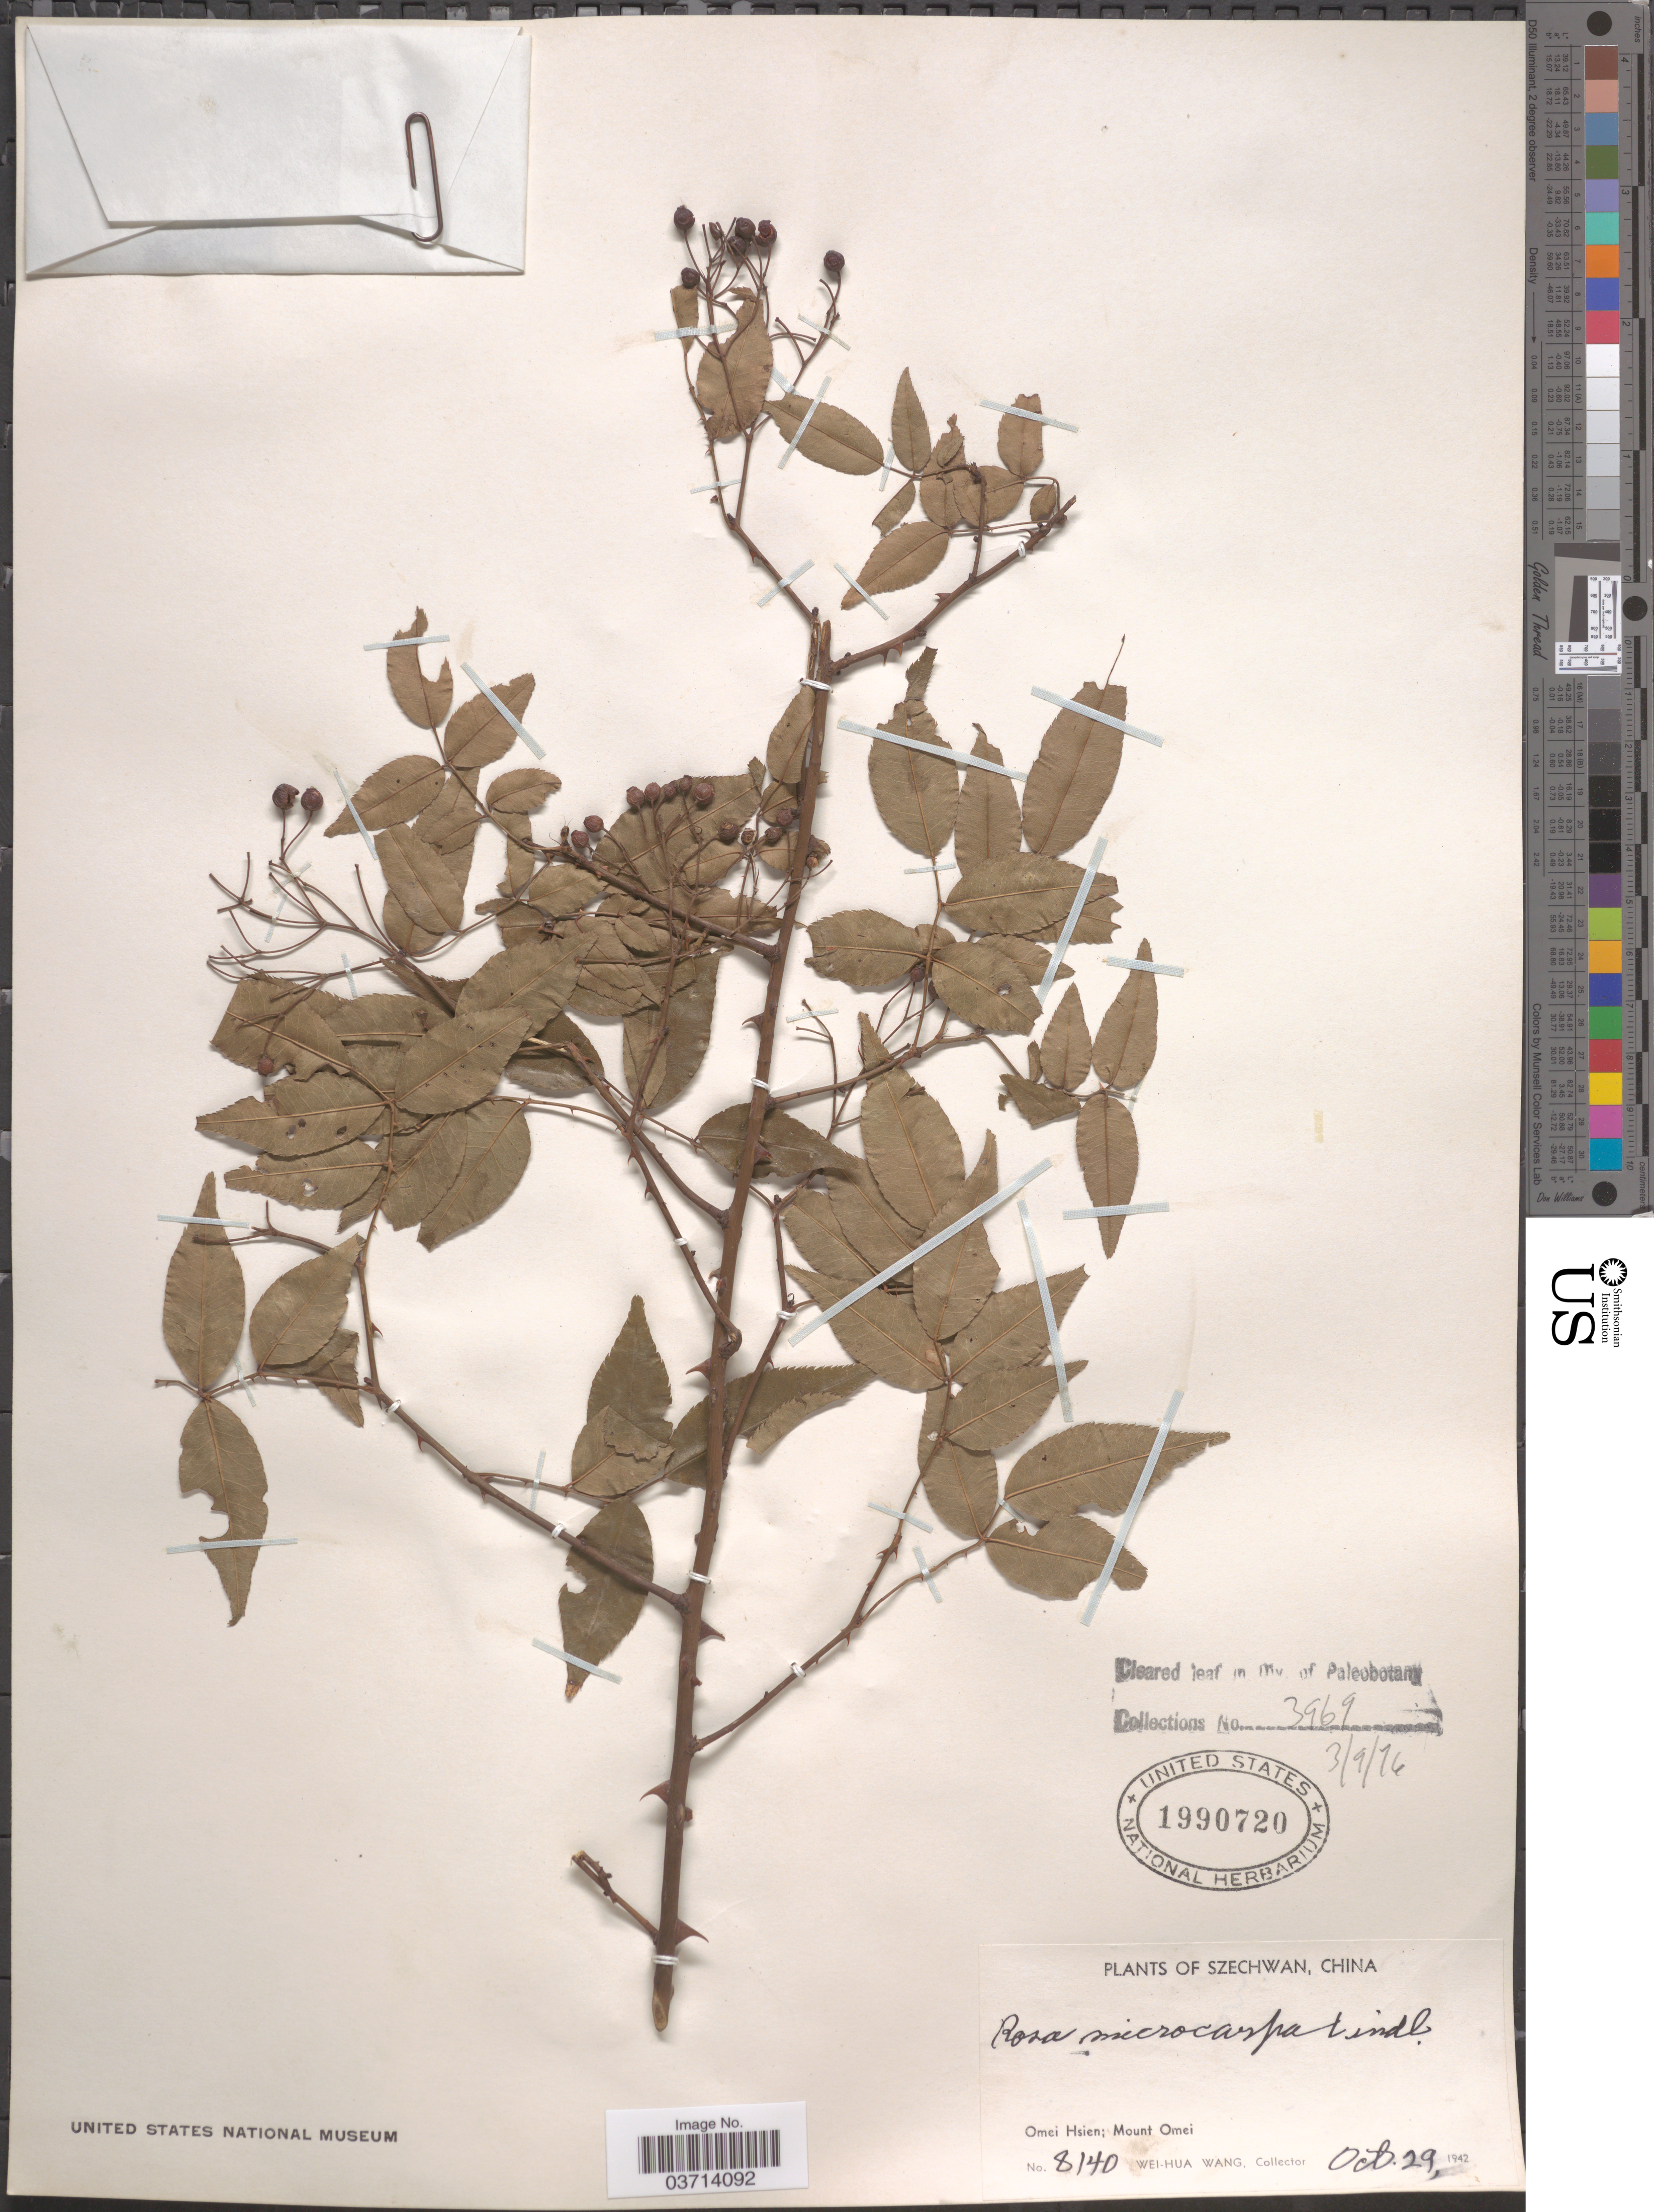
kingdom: Plantae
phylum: Tracheophyta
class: Magnoliopsida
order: Rosales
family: Rosaceae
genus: Rosa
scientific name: Rosa indica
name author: L.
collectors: W. Wang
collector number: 8140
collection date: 1942-10-29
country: China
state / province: Sichuan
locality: Szechwan. Omei Hsien; Mount Omei.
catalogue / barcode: US 1990720